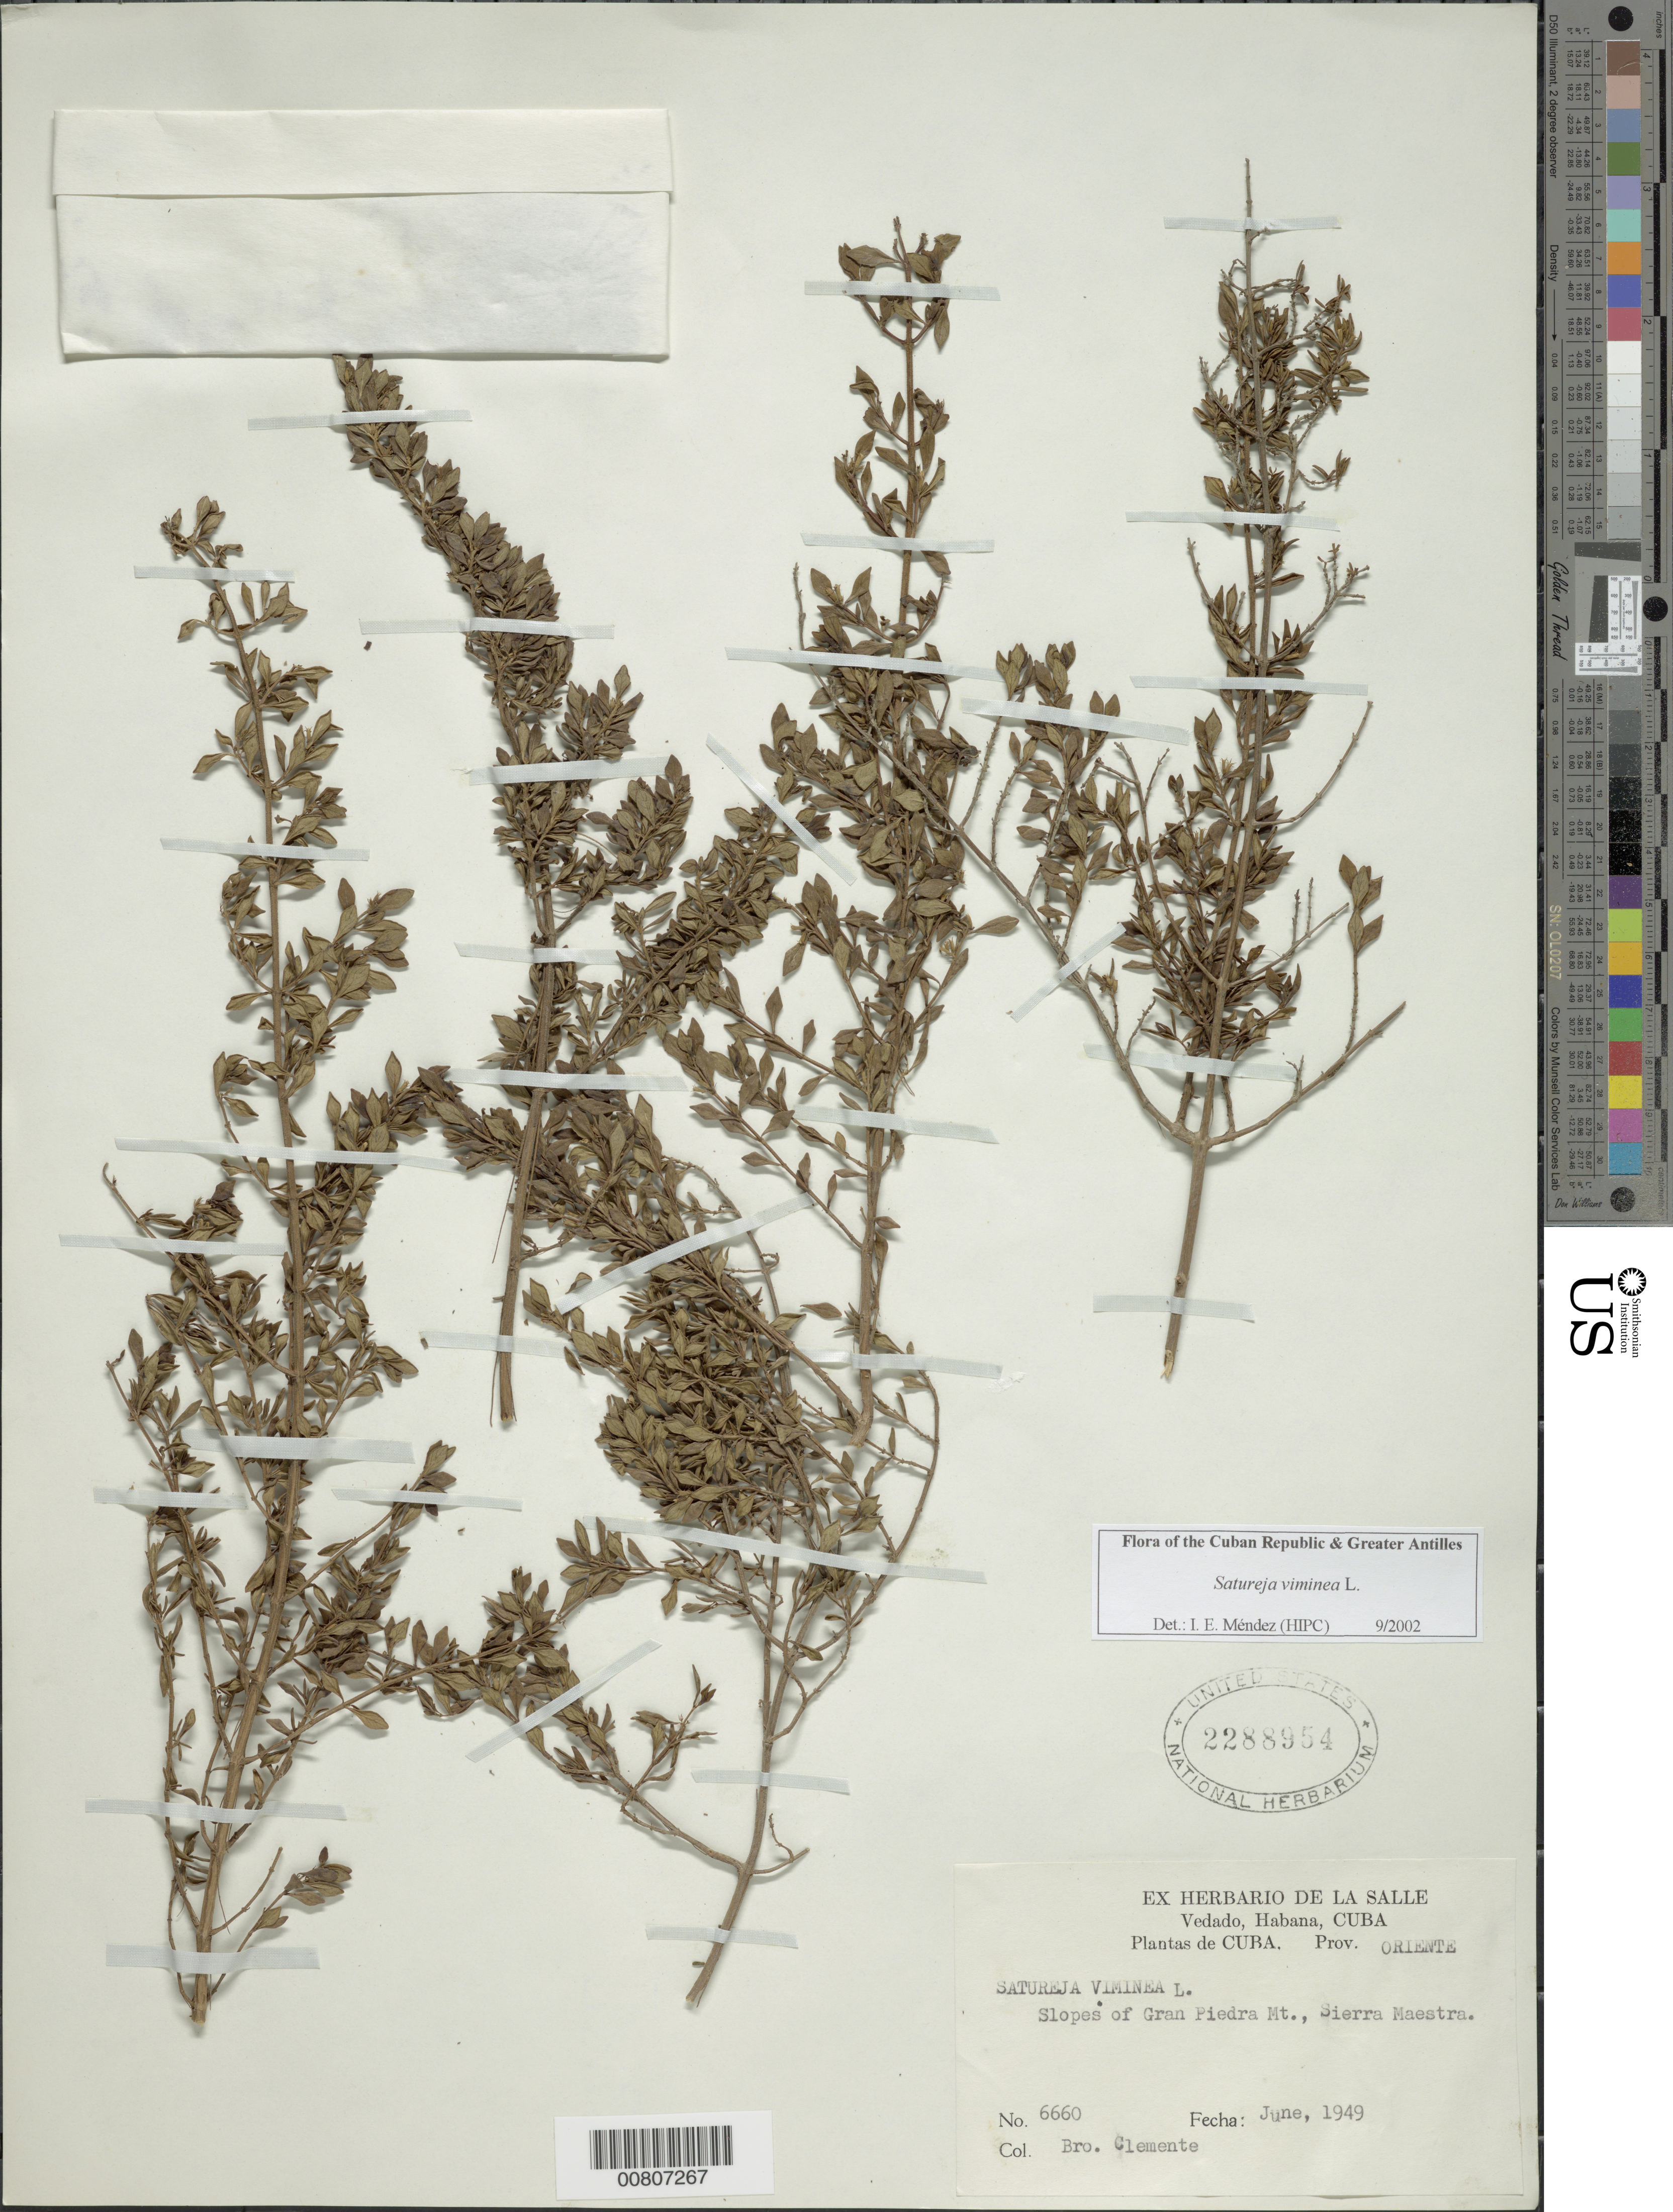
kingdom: Plantae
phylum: Tracheophyta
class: Magnoliopsida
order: Lamiales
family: Lamiaceae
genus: Clinopodium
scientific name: Clinopodium vimineum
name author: (L.) Kuntze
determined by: Méndez, Isidro E., (HIPC)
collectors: Bro. Clemente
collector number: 6660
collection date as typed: Jun 1949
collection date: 1949-06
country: Cuba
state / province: Oriente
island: Cuba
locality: Gran Piedra Mt , Sierra Maestra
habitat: Mountain slopes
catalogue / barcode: US 2288954